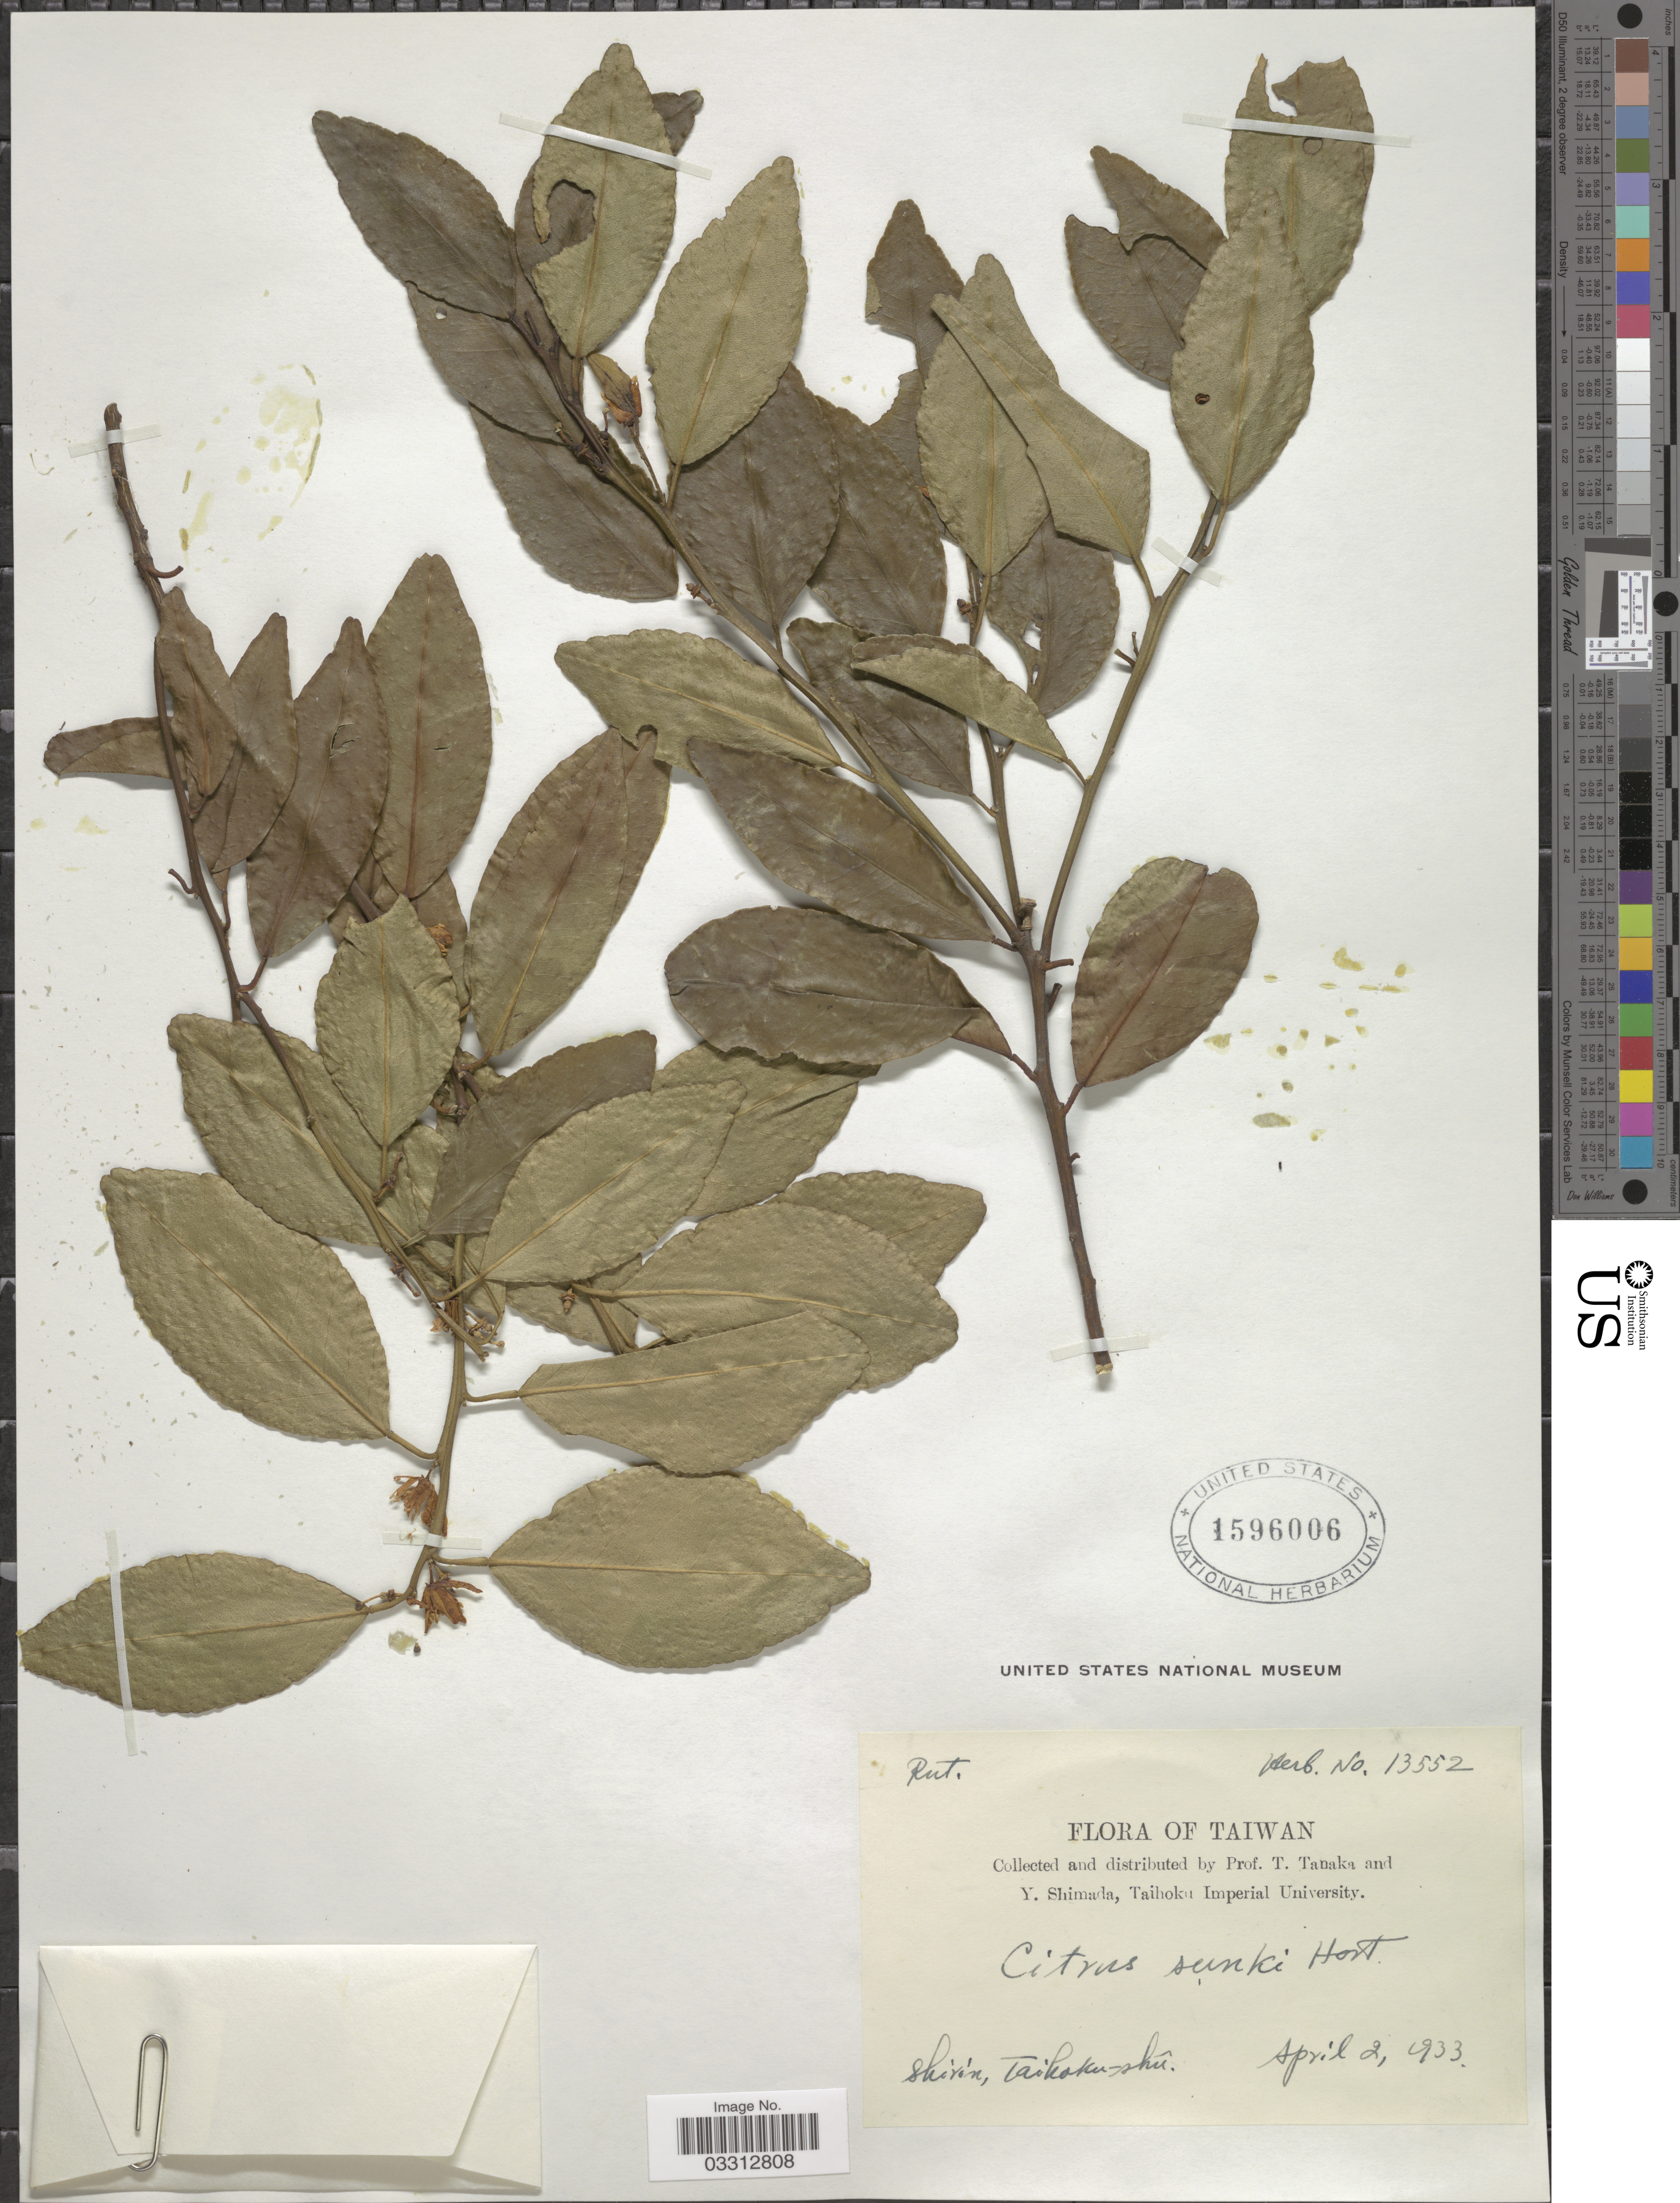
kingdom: Plantae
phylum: Tracheophyta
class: Magnoliopsida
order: Sapindales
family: Rutaceae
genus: Citrus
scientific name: Citrus sunki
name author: (Hayata) Yu. Tanaka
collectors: T. Tanaka & Y. Shimada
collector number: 13552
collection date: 1933-04-02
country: Taiwan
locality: Shirin, Taihoku-shu.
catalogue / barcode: US 1596006